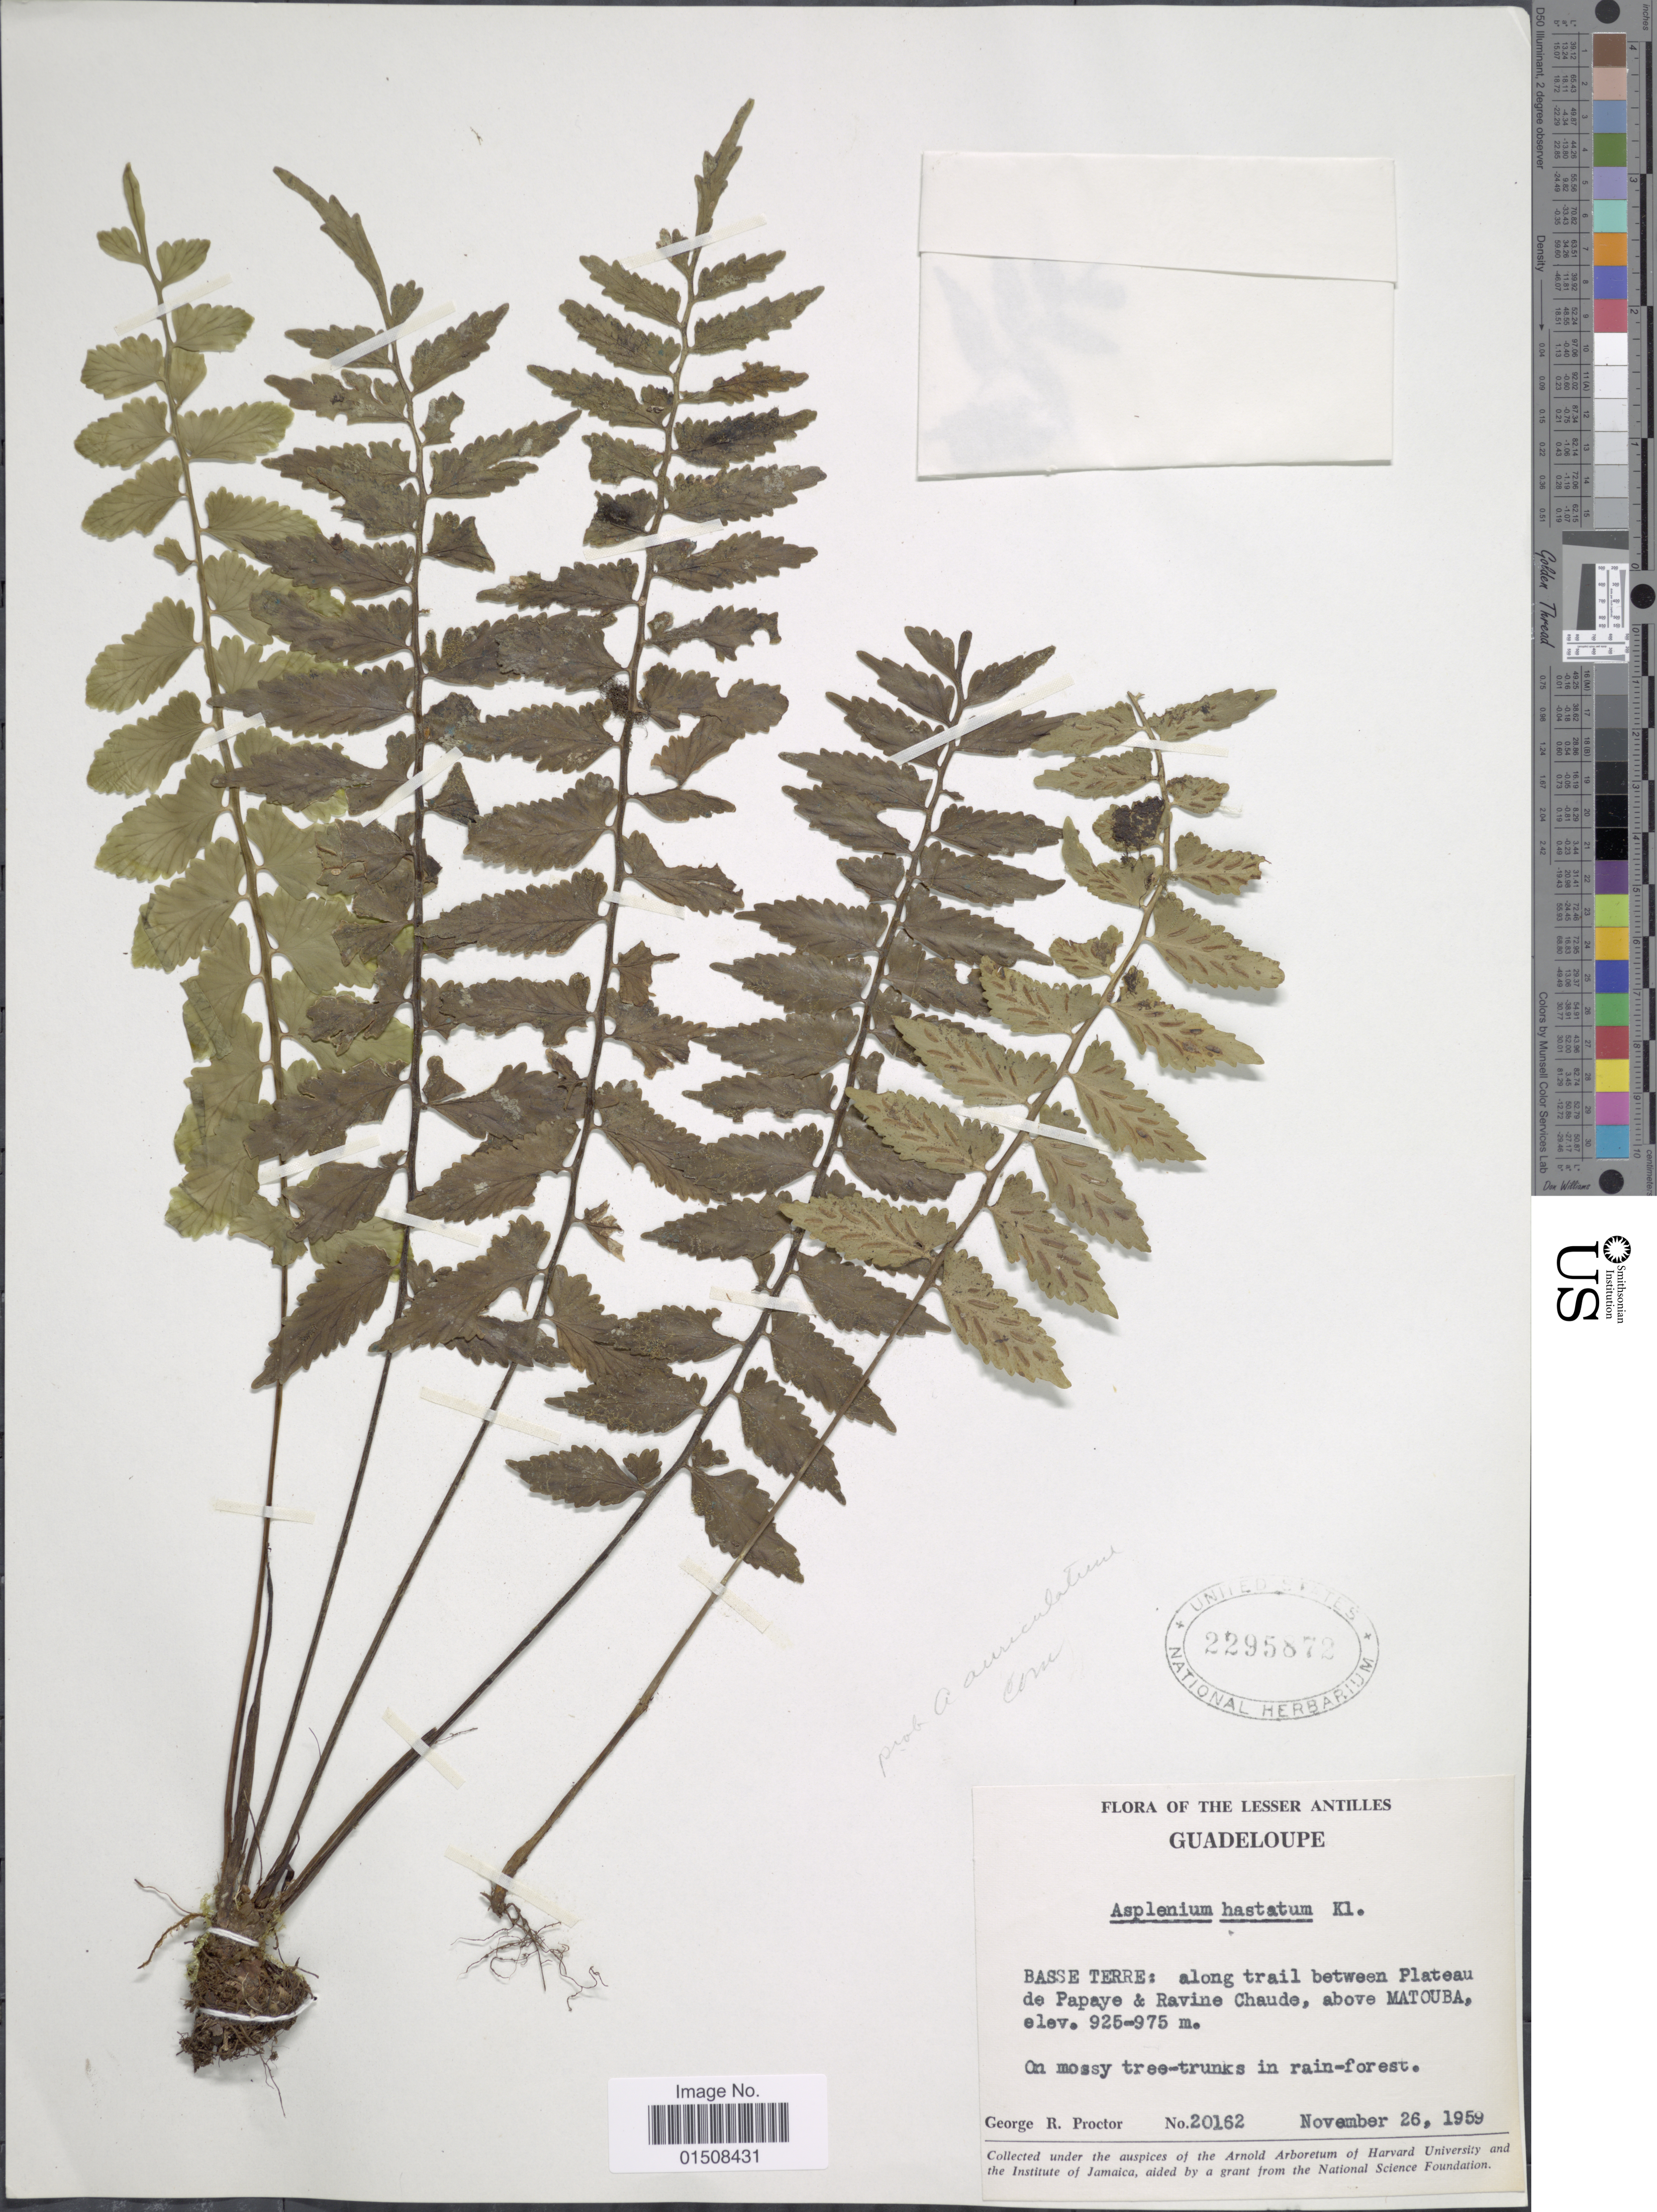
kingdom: Plantae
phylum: Tracheophyta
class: Polypodiopsida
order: Polypodiales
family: Aspleniaceae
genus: Asplenium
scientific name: Asplenium auriculatum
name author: Sw.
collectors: G. R. Proctor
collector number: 20162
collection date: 1959-11-26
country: Guadeloupe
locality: Basse Terre: along trail between Plateau de Papaye & Ravine Chaude, above Matouba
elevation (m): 925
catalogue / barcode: US 2295872